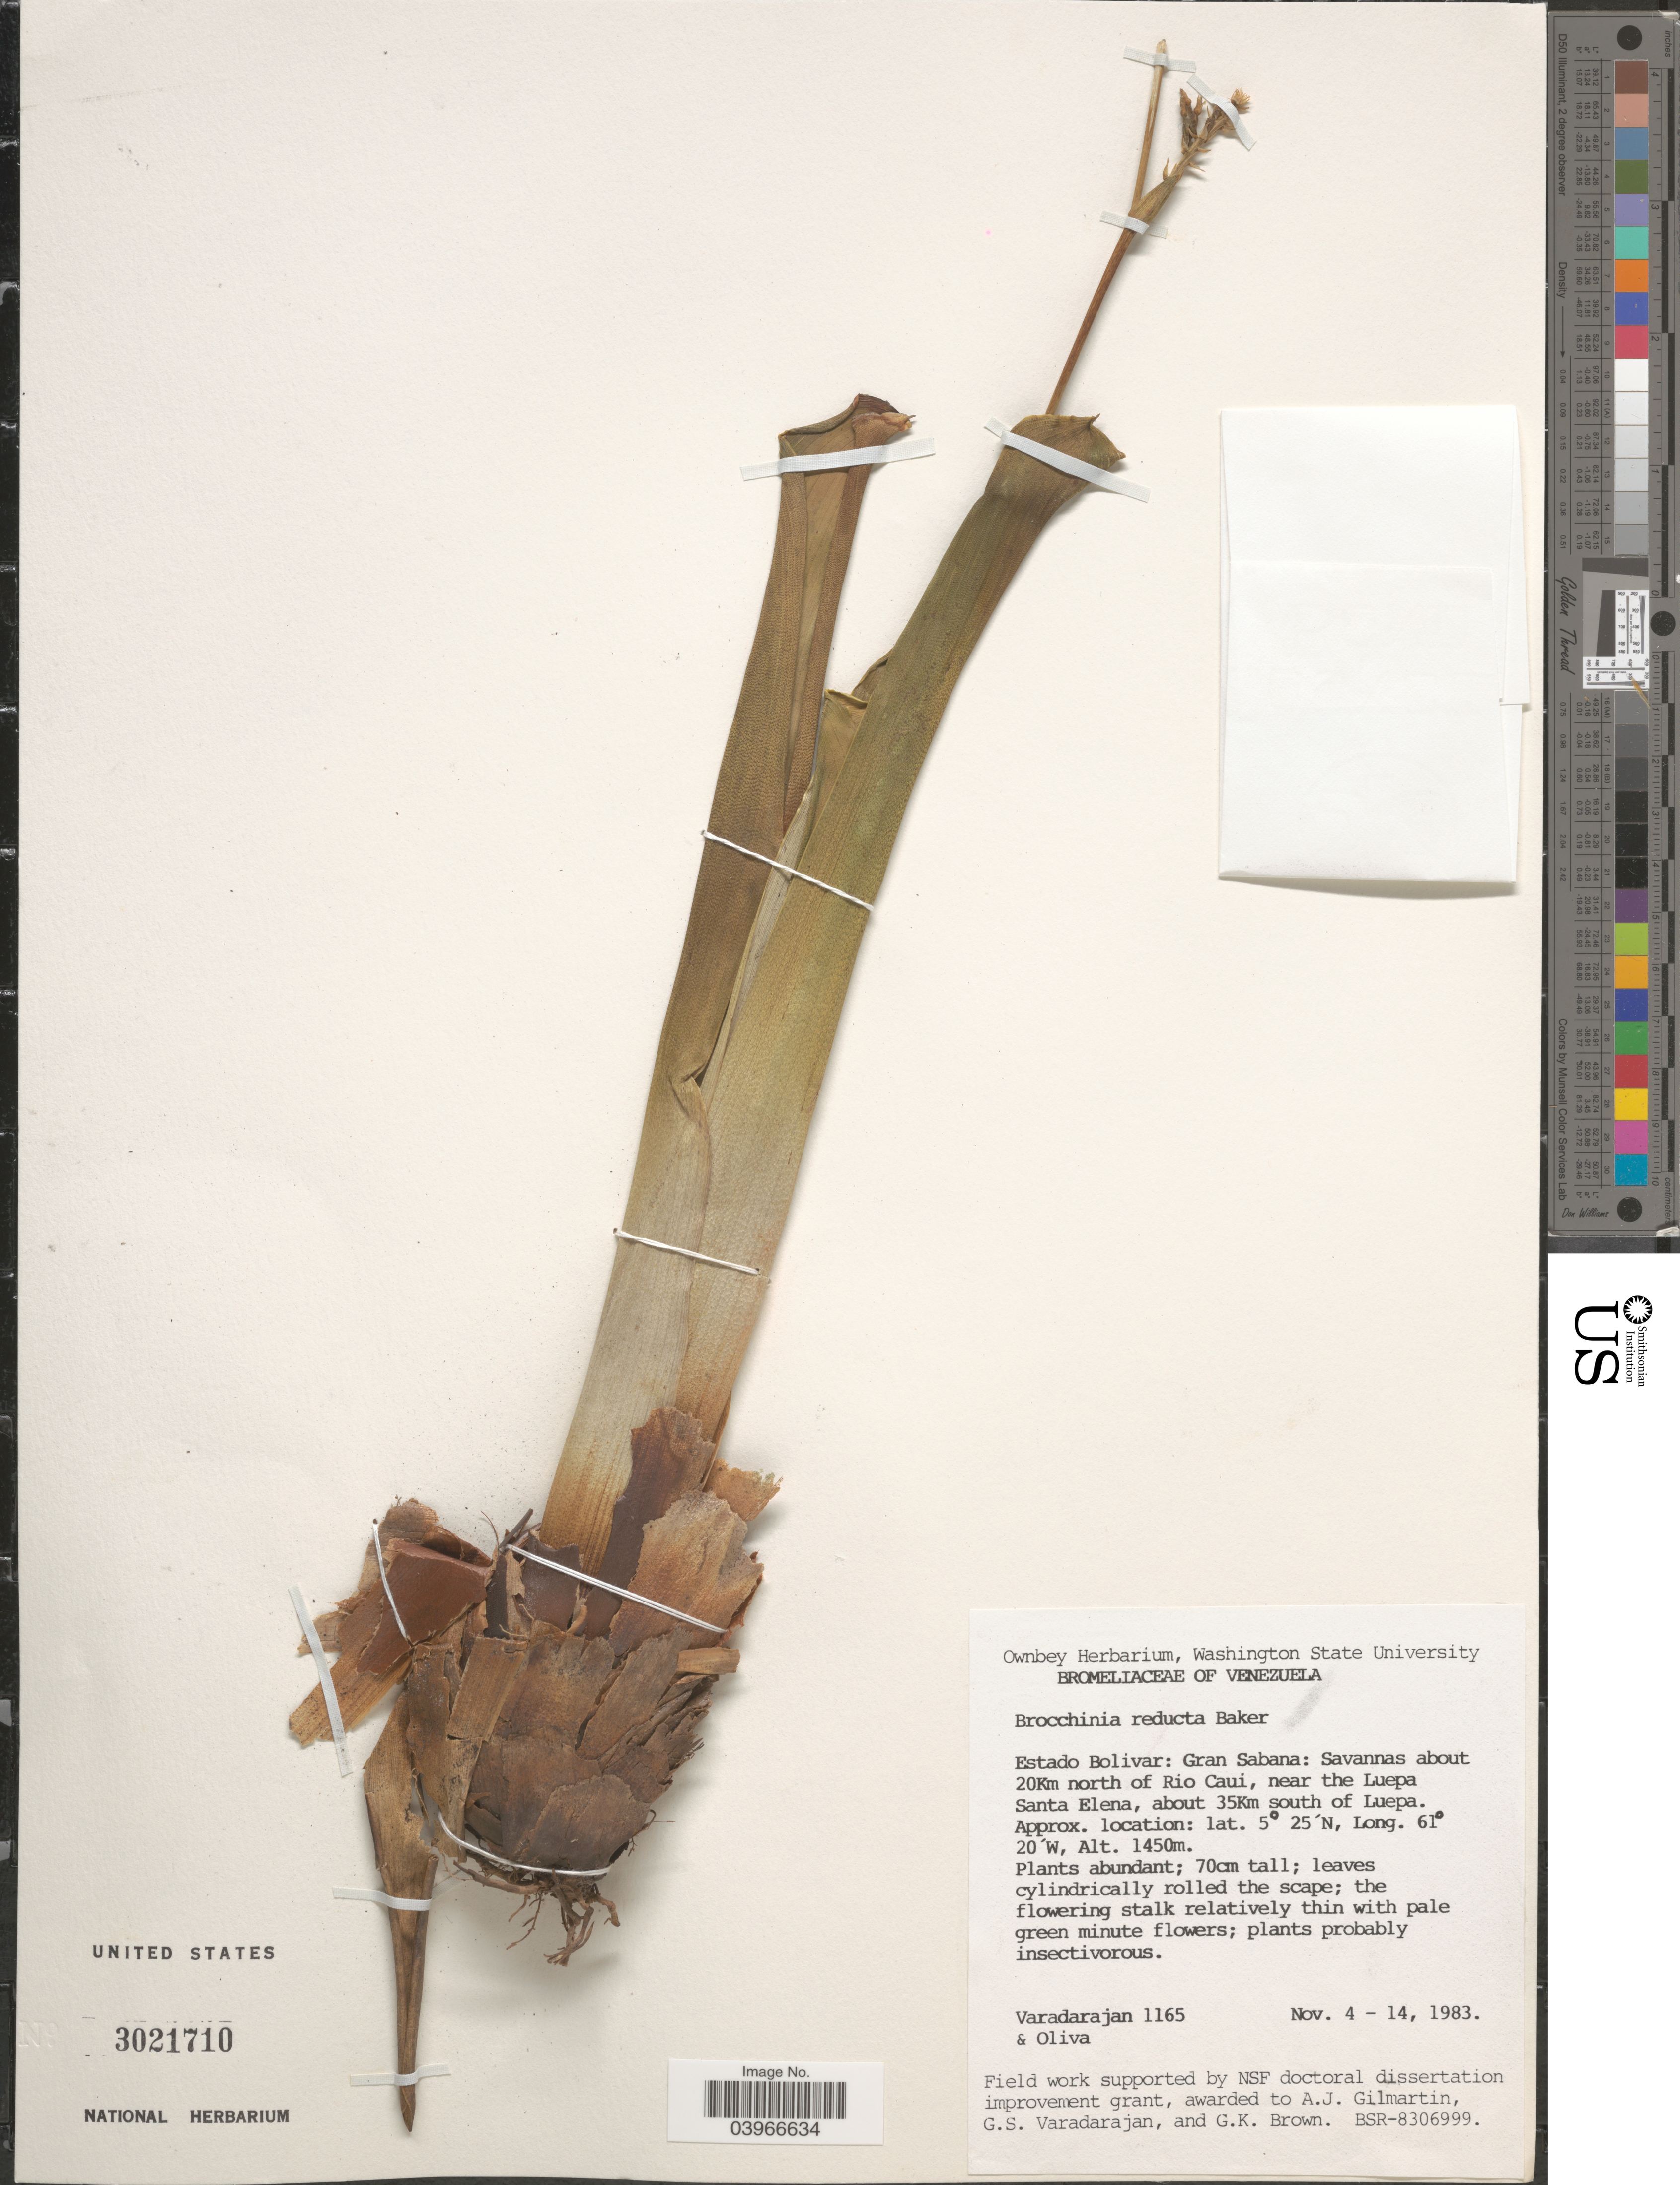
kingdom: Plantae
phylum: Tracheophyta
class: Liliopsida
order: Poales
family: Bromeliaceae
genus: Brocchinia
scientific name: Brocchinia reducta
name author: Baker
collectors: Varadarajan, -- & -. Oliva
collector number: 1165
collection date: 1983-11-04/1983-11-14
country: Venezuela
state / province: Bolivar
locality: Gran Sabana: Savannas about 20Km north of Rio Caui, near the Luepa Santa Elena, about 35Km south of Luepa.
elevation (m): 1450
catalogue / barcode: US 3021710